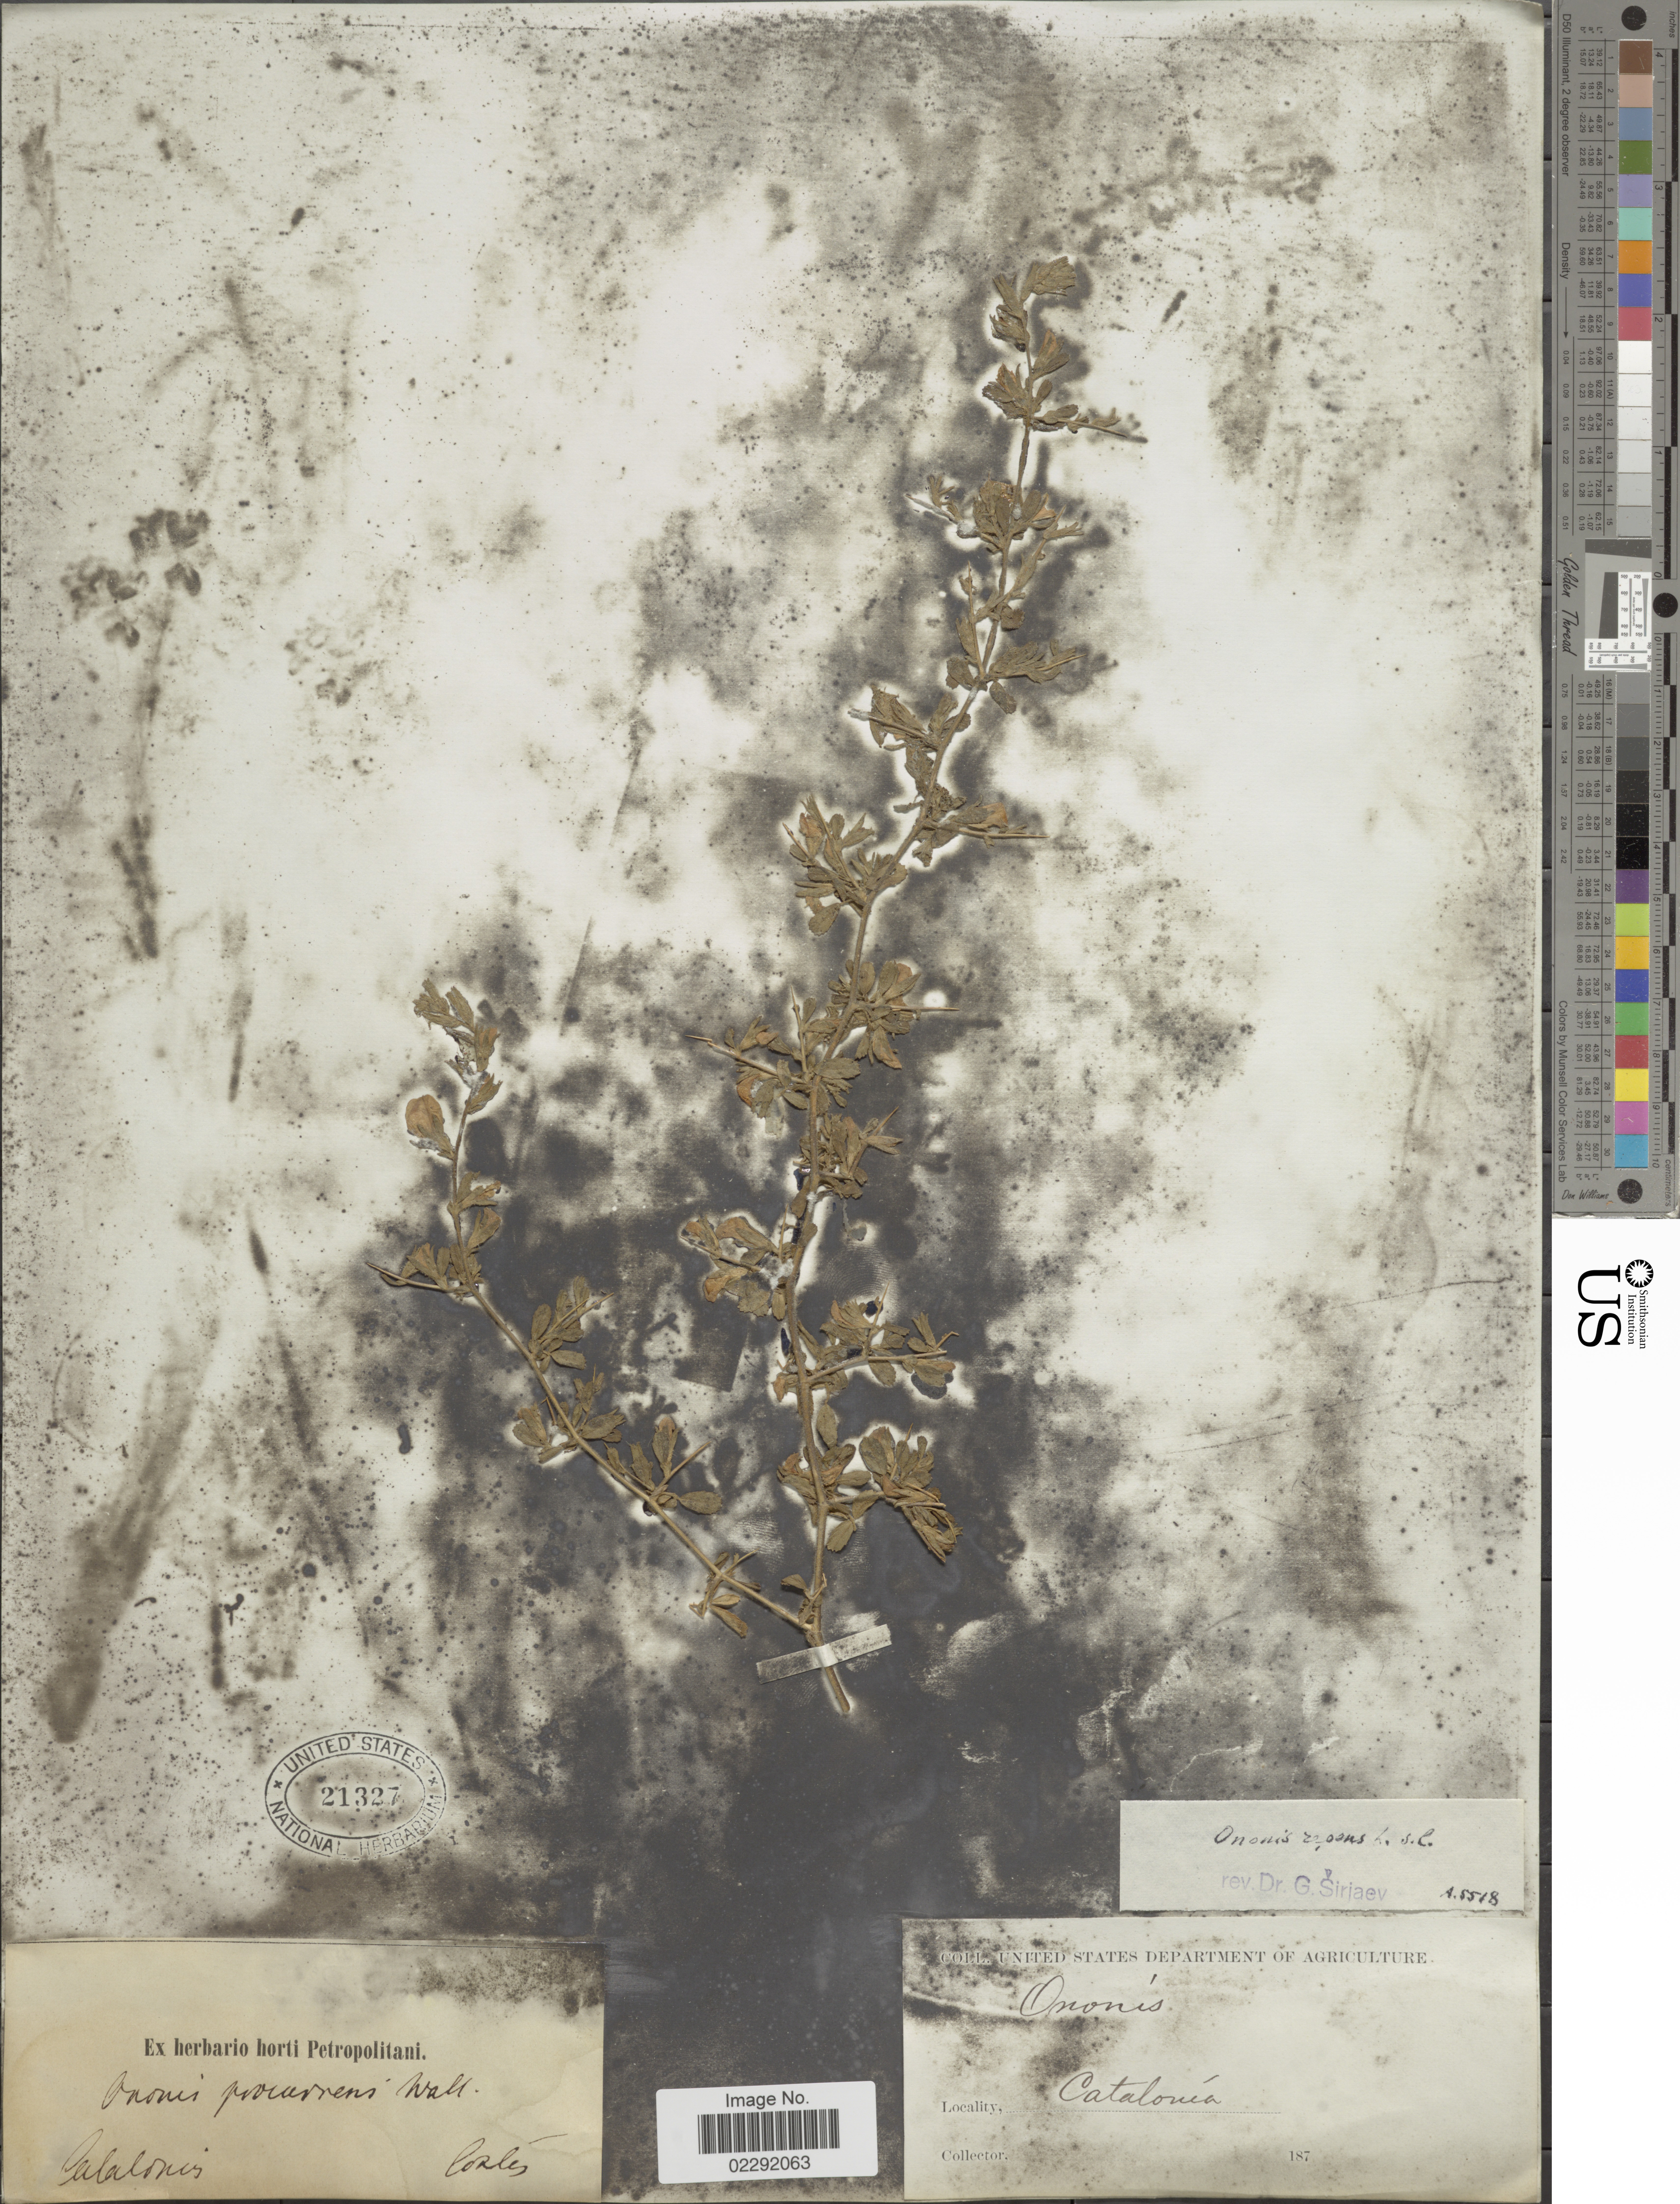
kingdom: Plantae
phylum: Tracheophyta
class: Magnoliopsida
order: Fabales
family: Fabaceae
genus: Ononis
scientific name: Ononis repens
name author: L.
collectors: -. Costes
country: Spain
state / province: Catalunya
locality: Catalonia, Galalones.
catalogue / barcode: US 21327